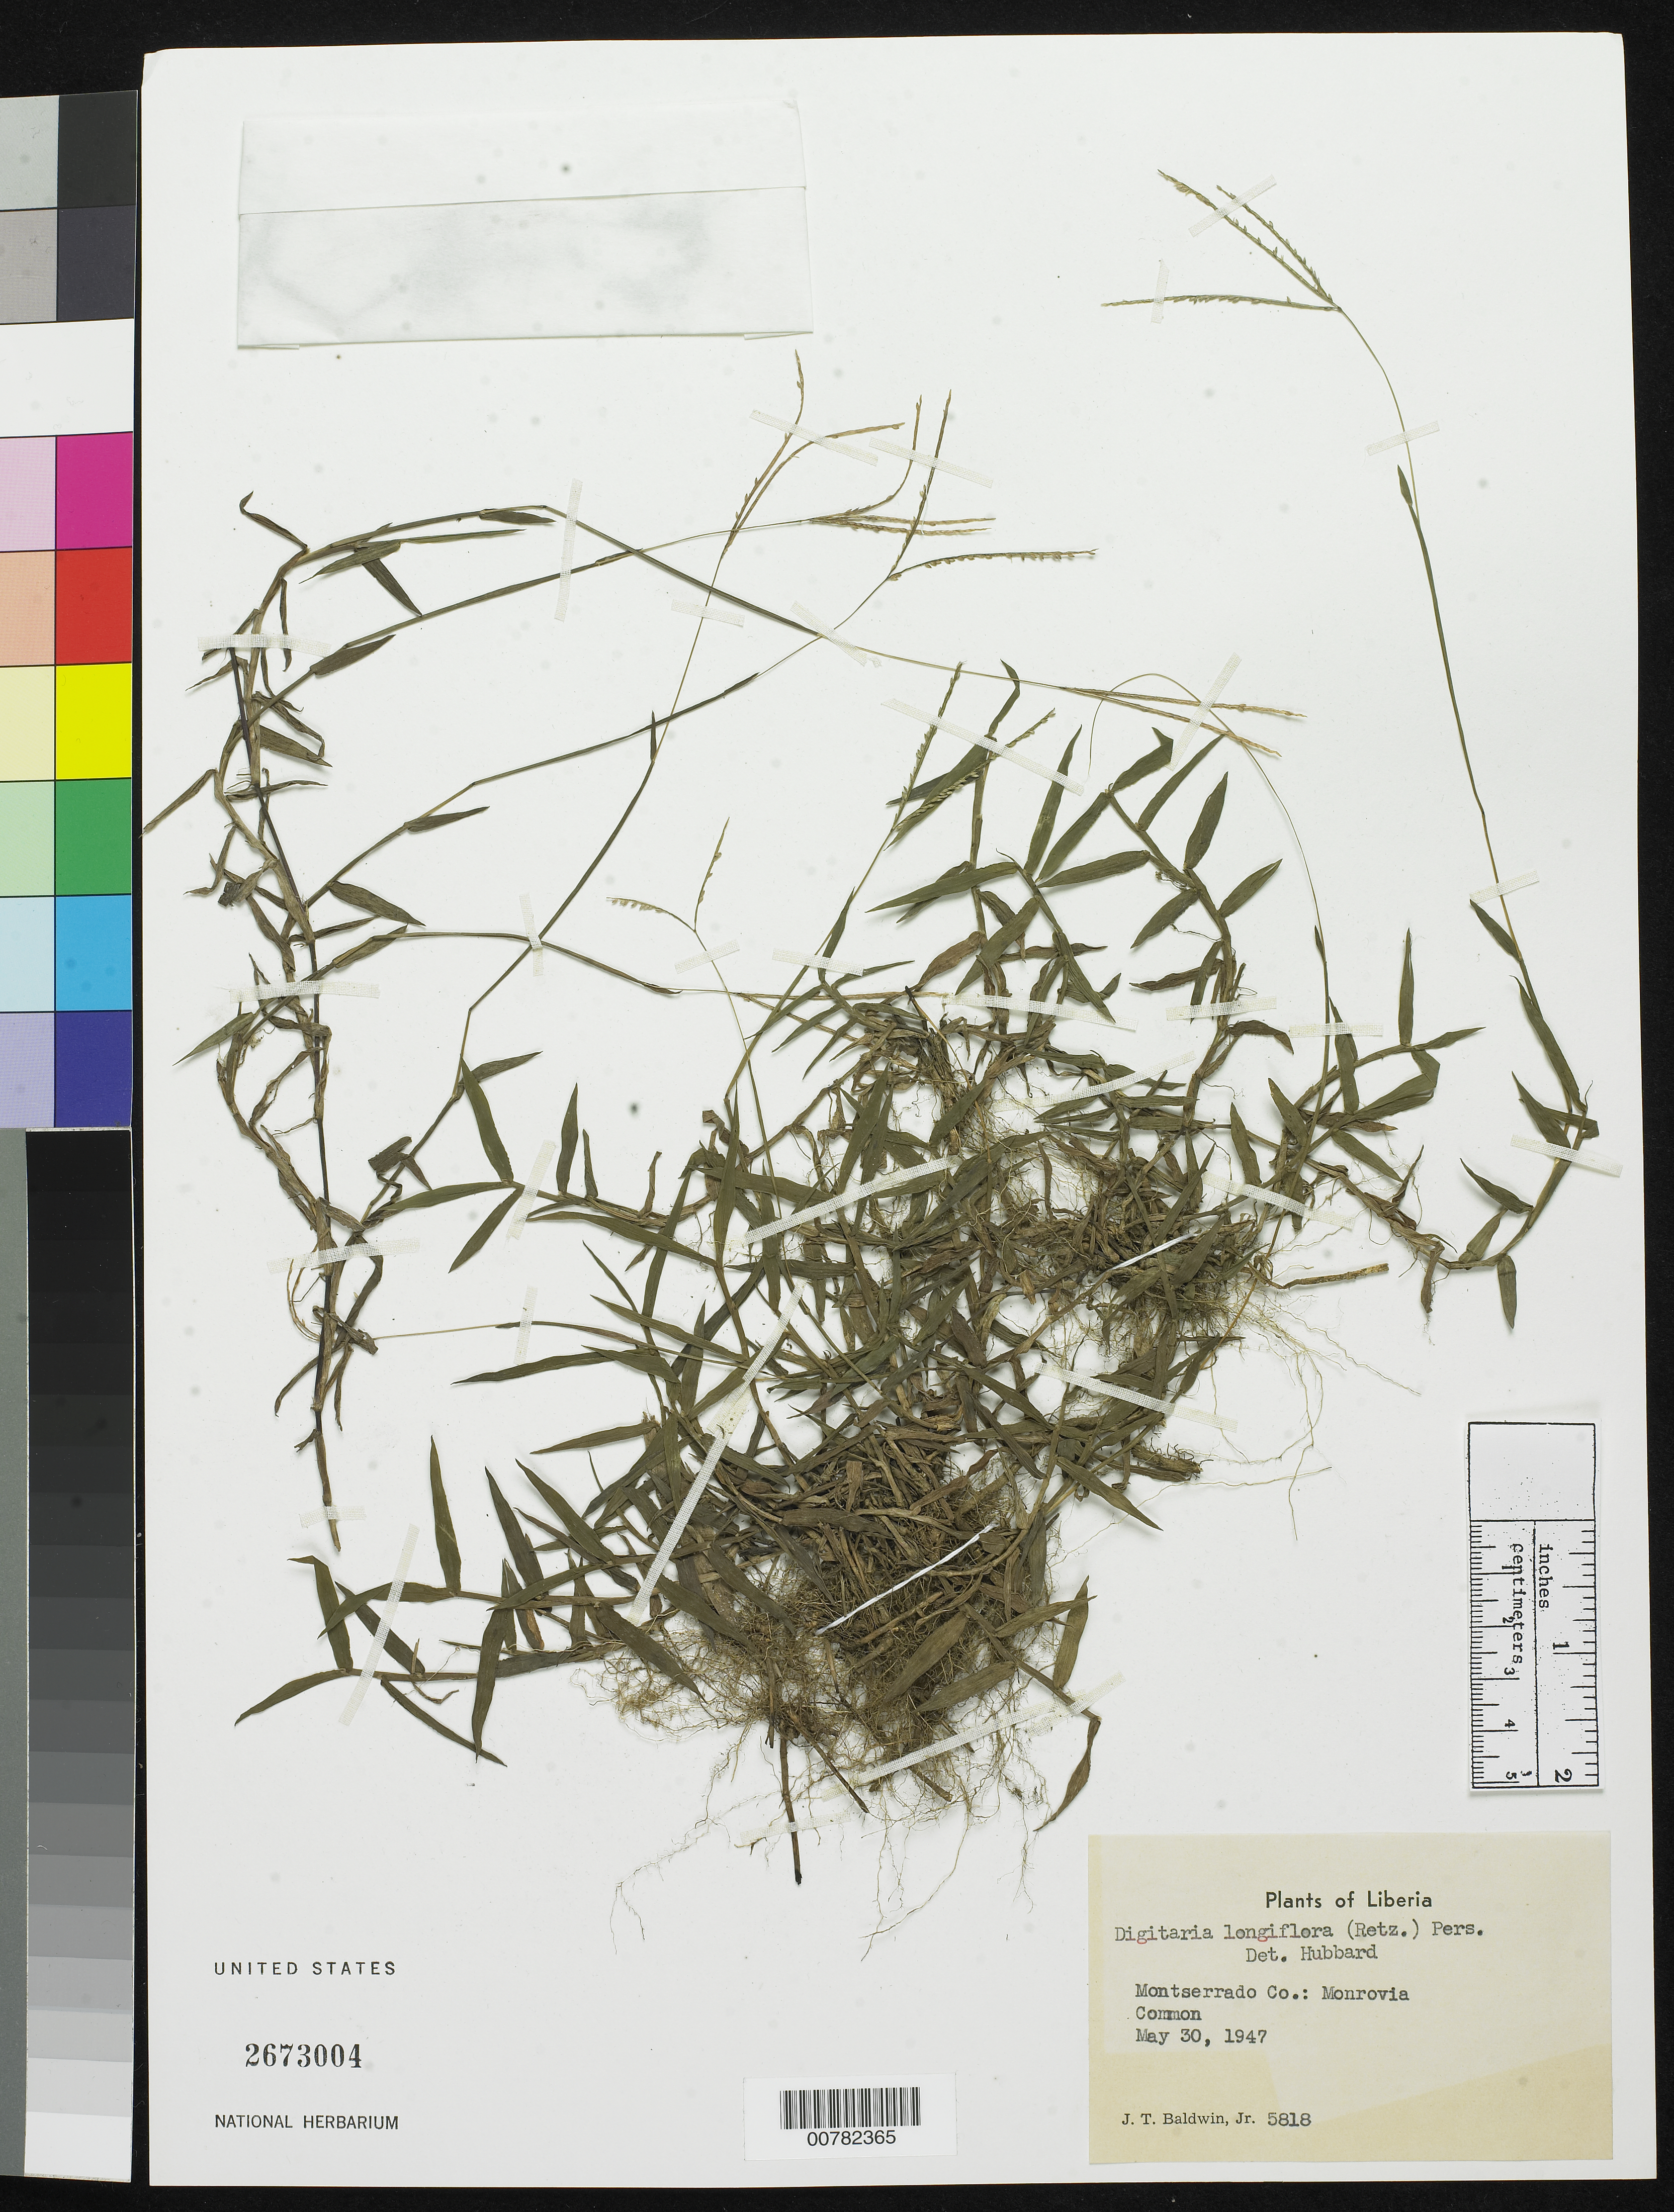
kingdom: Plantae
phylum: Tracheophyta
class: Liliopsida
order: Poales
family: Poaceae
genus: Digitaria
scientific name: Digitaria longiflora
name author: (Retz.) Pers.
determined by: Hubbard, C. E.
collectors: J. T. Baldwin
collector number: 5818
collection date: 1947-05-30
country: Liberia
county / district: Montserrado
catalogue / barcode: US 2673004